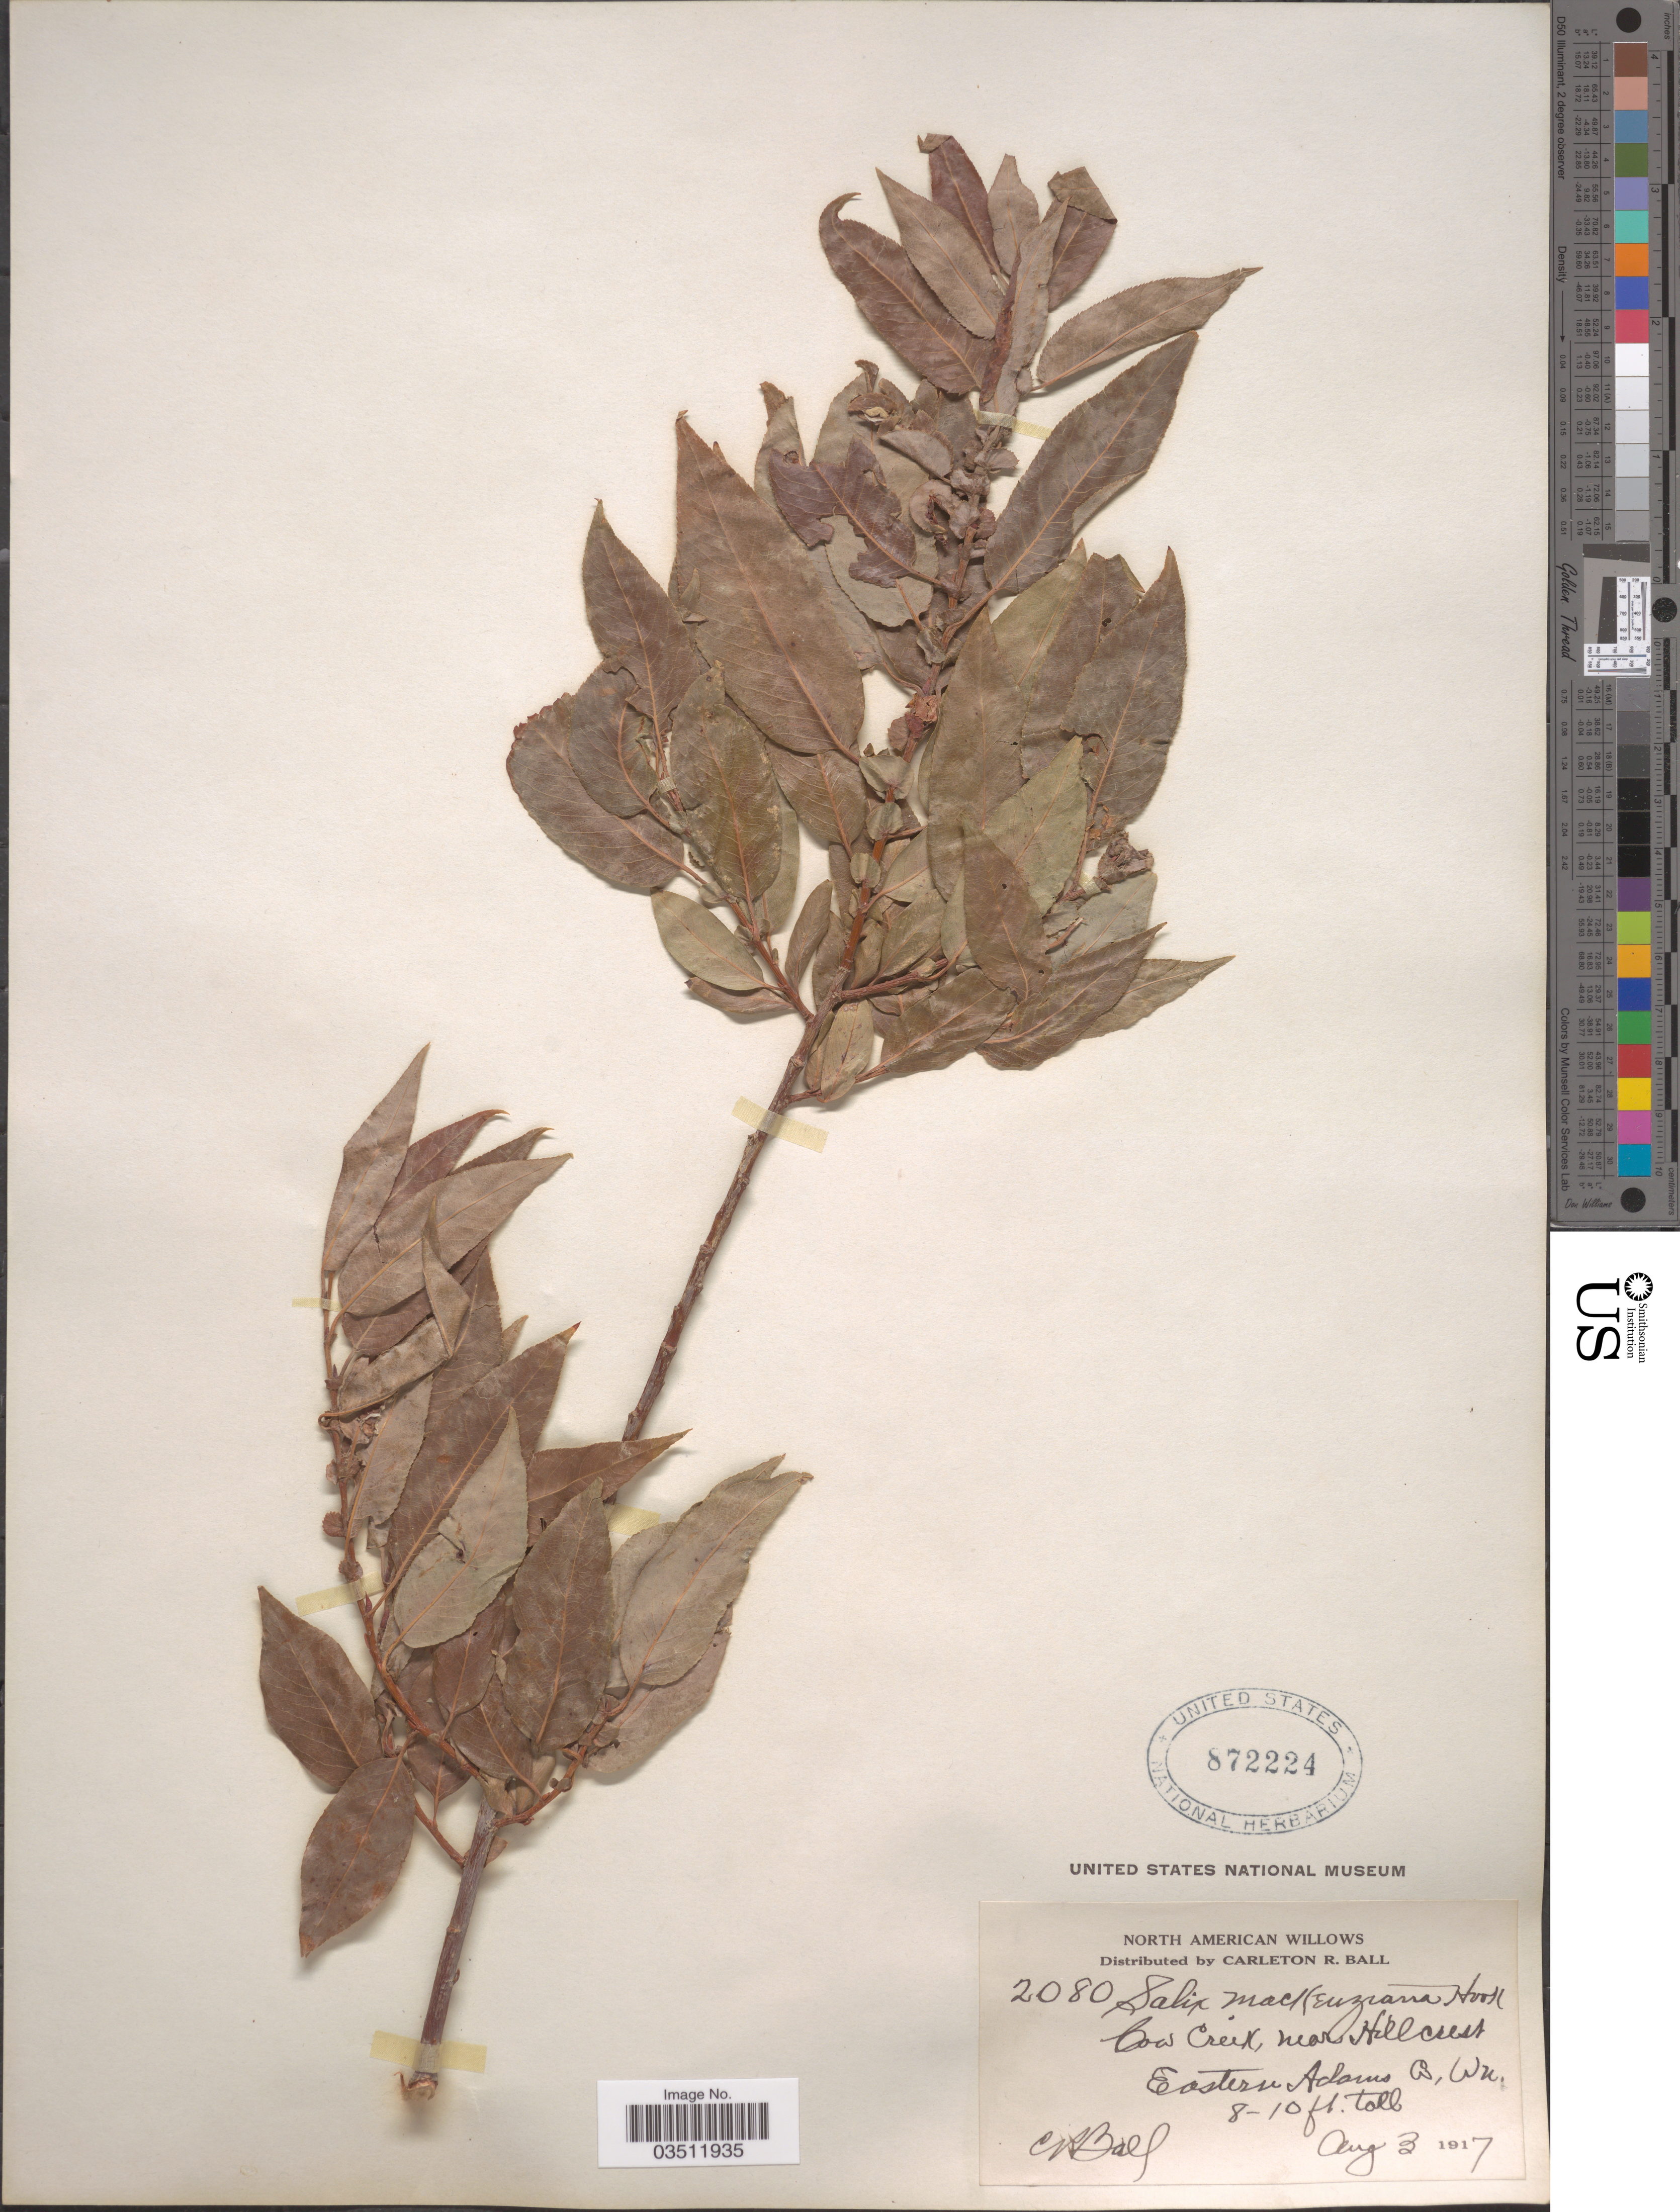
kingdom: Plantae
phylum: Tracheophyta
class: Magnoliopsida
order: Malpighiales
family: Salicaceae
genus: Salix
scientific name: Salix mackenziana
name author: (Hook.) Barratt ex Hook.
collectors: C. R. Ball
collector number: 2080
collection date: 1917-08-03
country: United States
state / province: Washington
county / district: Adams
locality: Cow Creek, near Hillcrest. Eastern Adams Co.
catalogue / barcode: US 872224